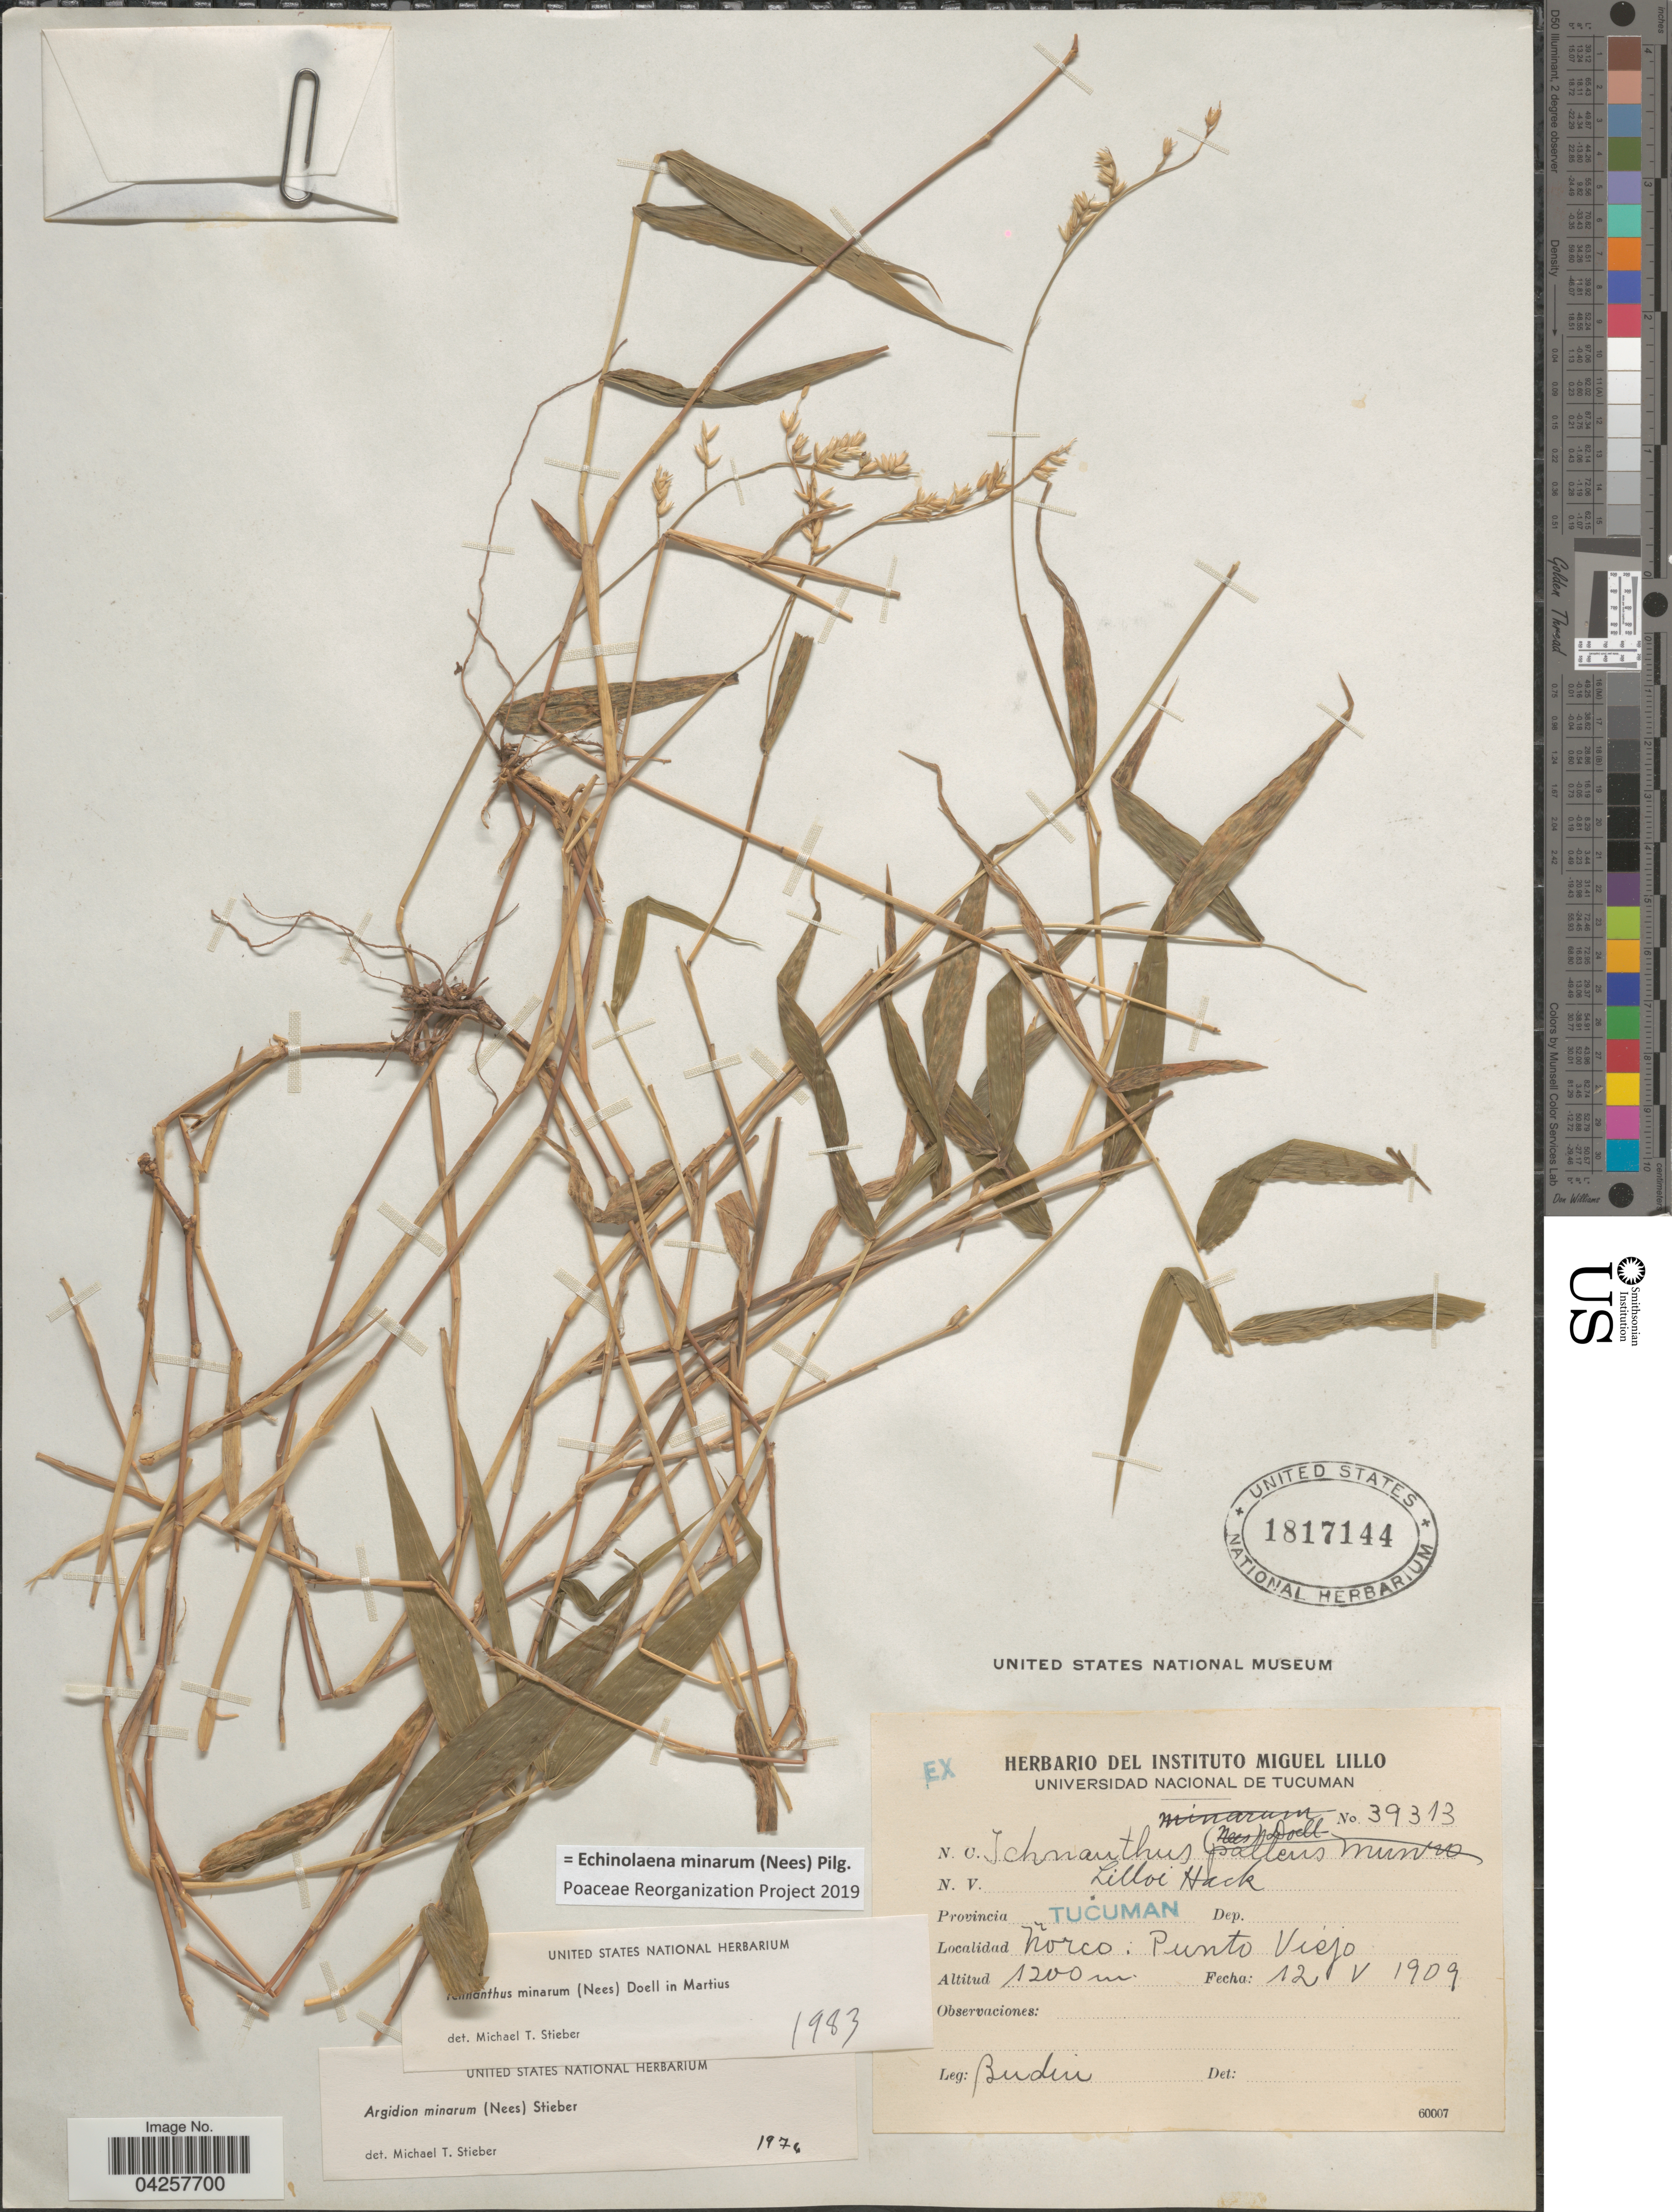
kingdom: Plantae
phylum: Tracheophyta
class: Liliopsida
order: Poales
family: Poaceae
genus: Echinolaena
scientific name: Echinolaena minarum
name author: (Nees) Pilg.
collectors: Budin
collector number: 39313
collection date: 1909-05-12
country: Argentina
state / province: Tucuman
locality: Norco: Punto Viejo.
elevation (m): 1200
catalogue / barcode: US 1817144